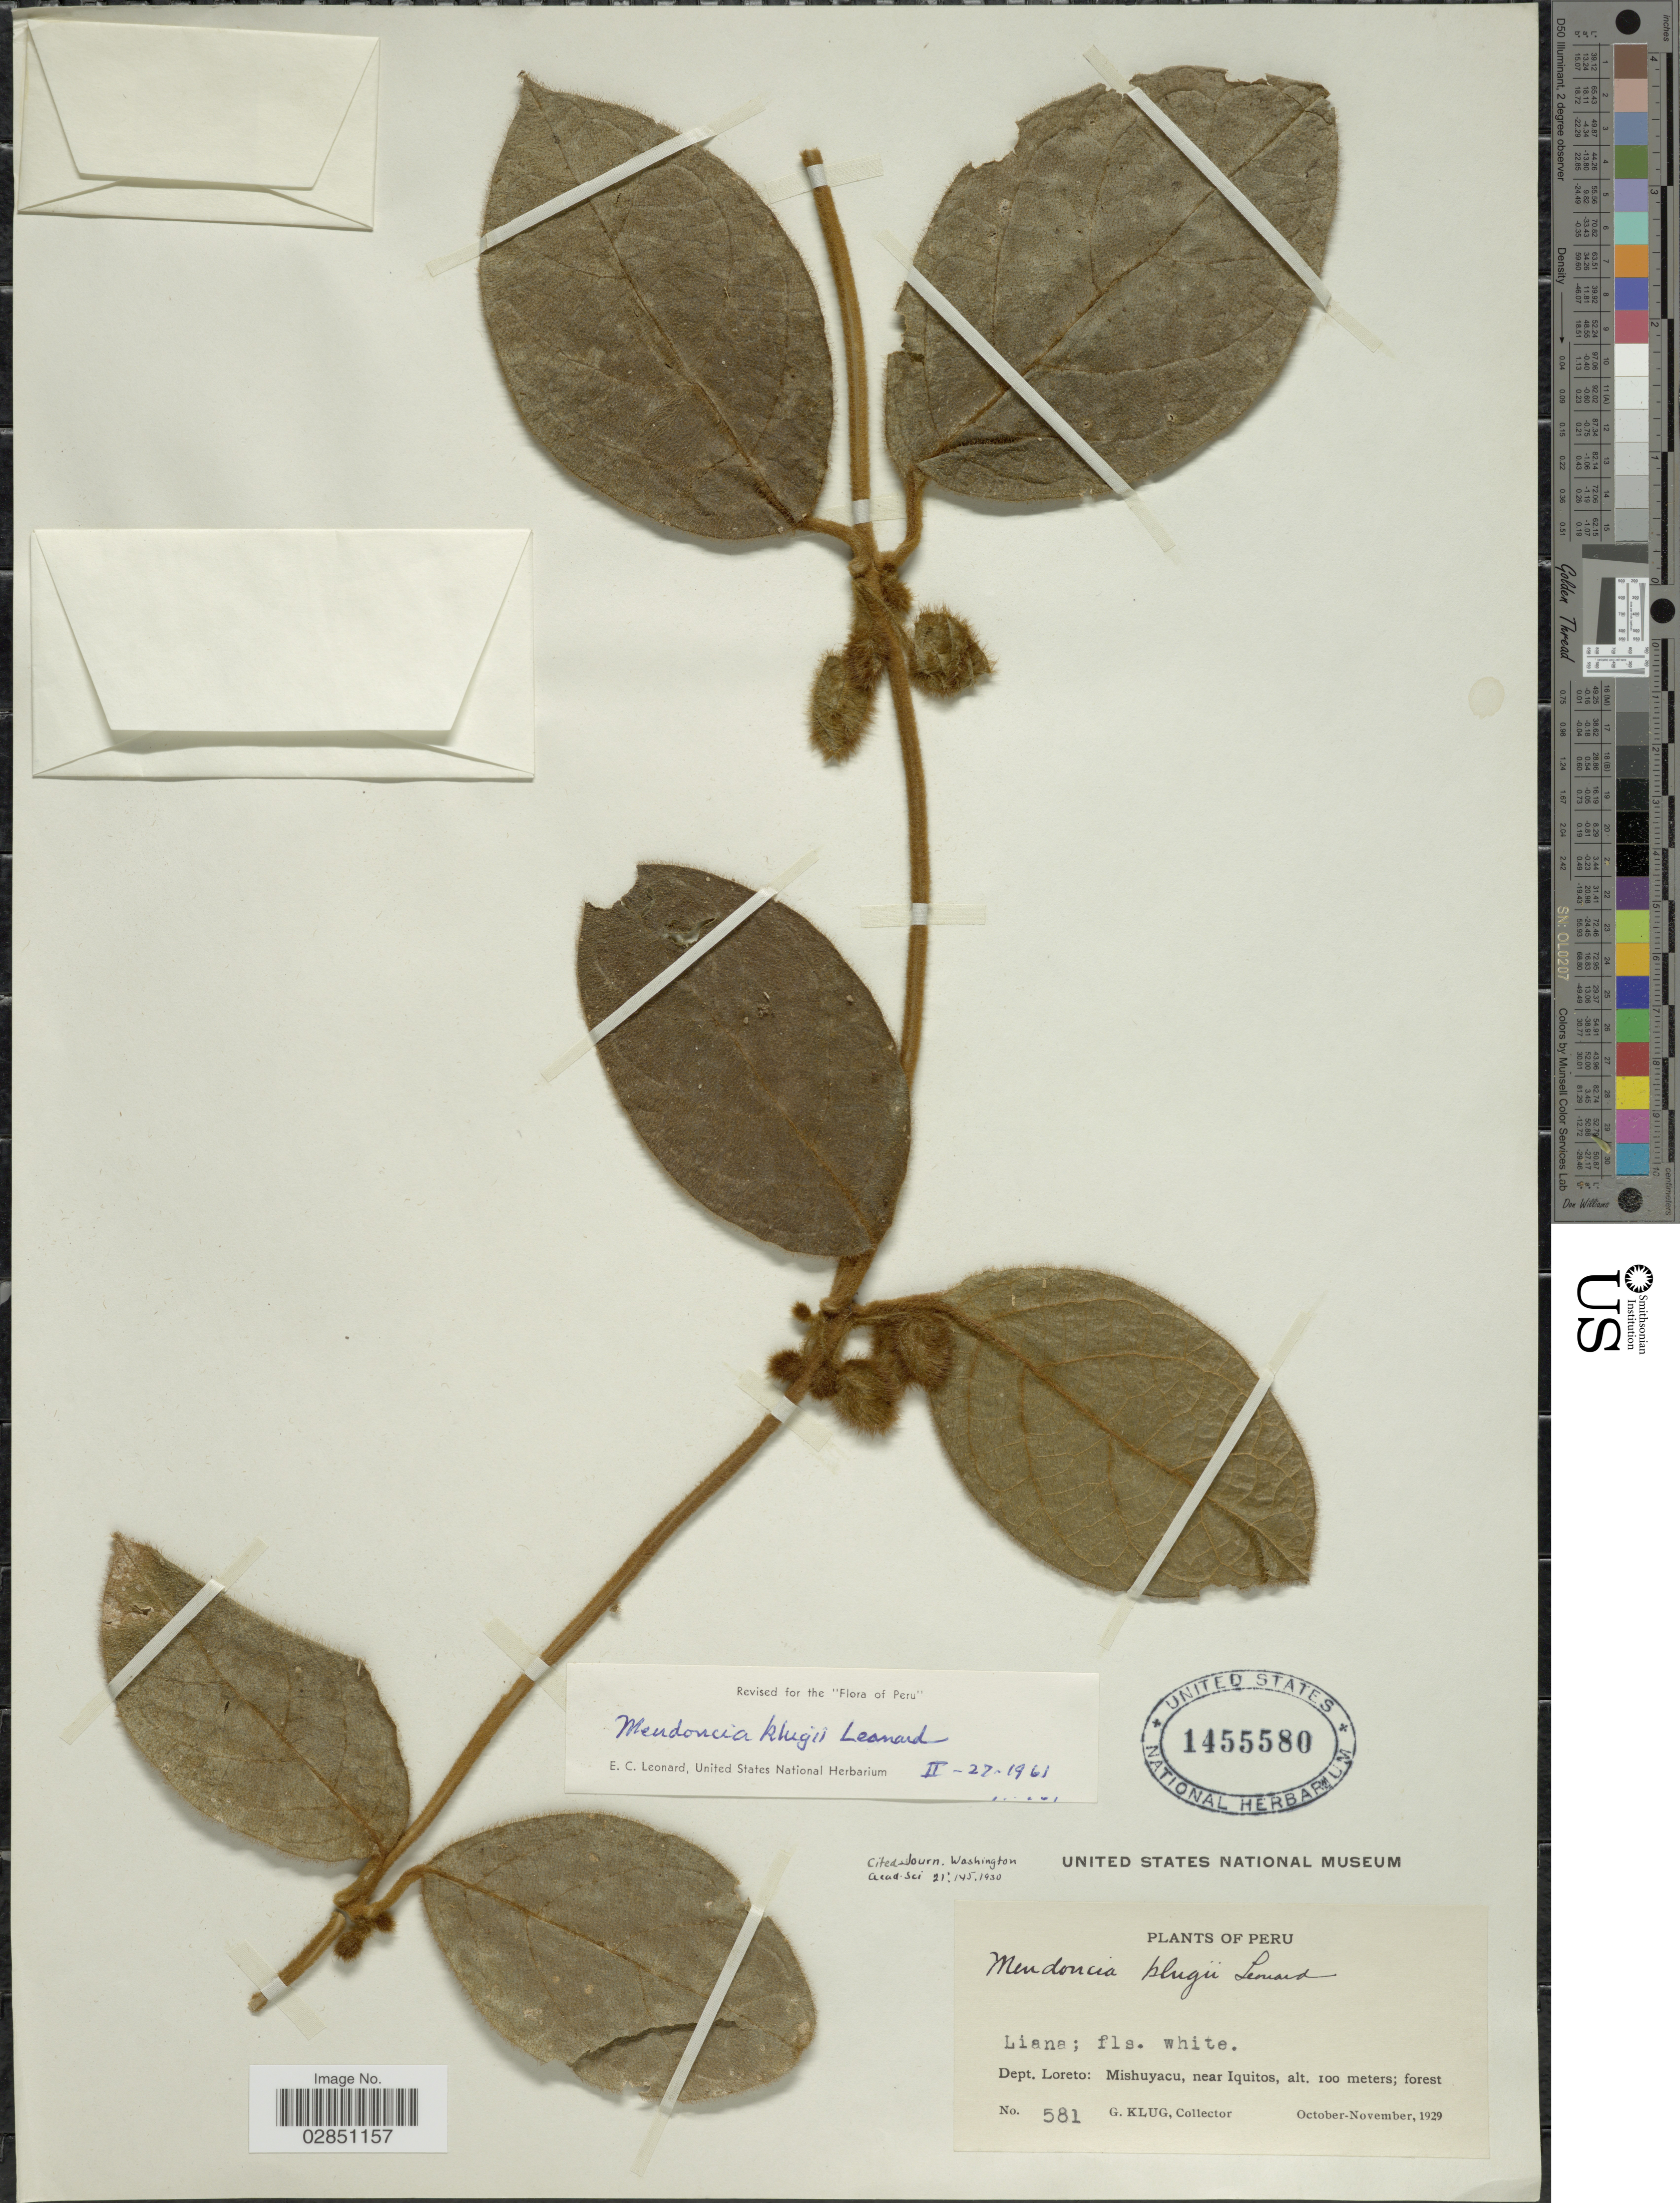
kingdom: Plantae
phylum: Tracheophyta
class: Magnoliopsida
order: Lamiales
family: Acanthaceae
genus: Mendoncia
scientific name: Mendoncia klugii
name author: Leonard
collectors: G. Klug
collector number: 581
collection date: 1929-10/1929-11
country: Peru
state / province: Loreto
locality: Dept. Loreto: Mishuyacu, near Iquitos.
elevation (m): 100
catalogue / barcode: US 1455580